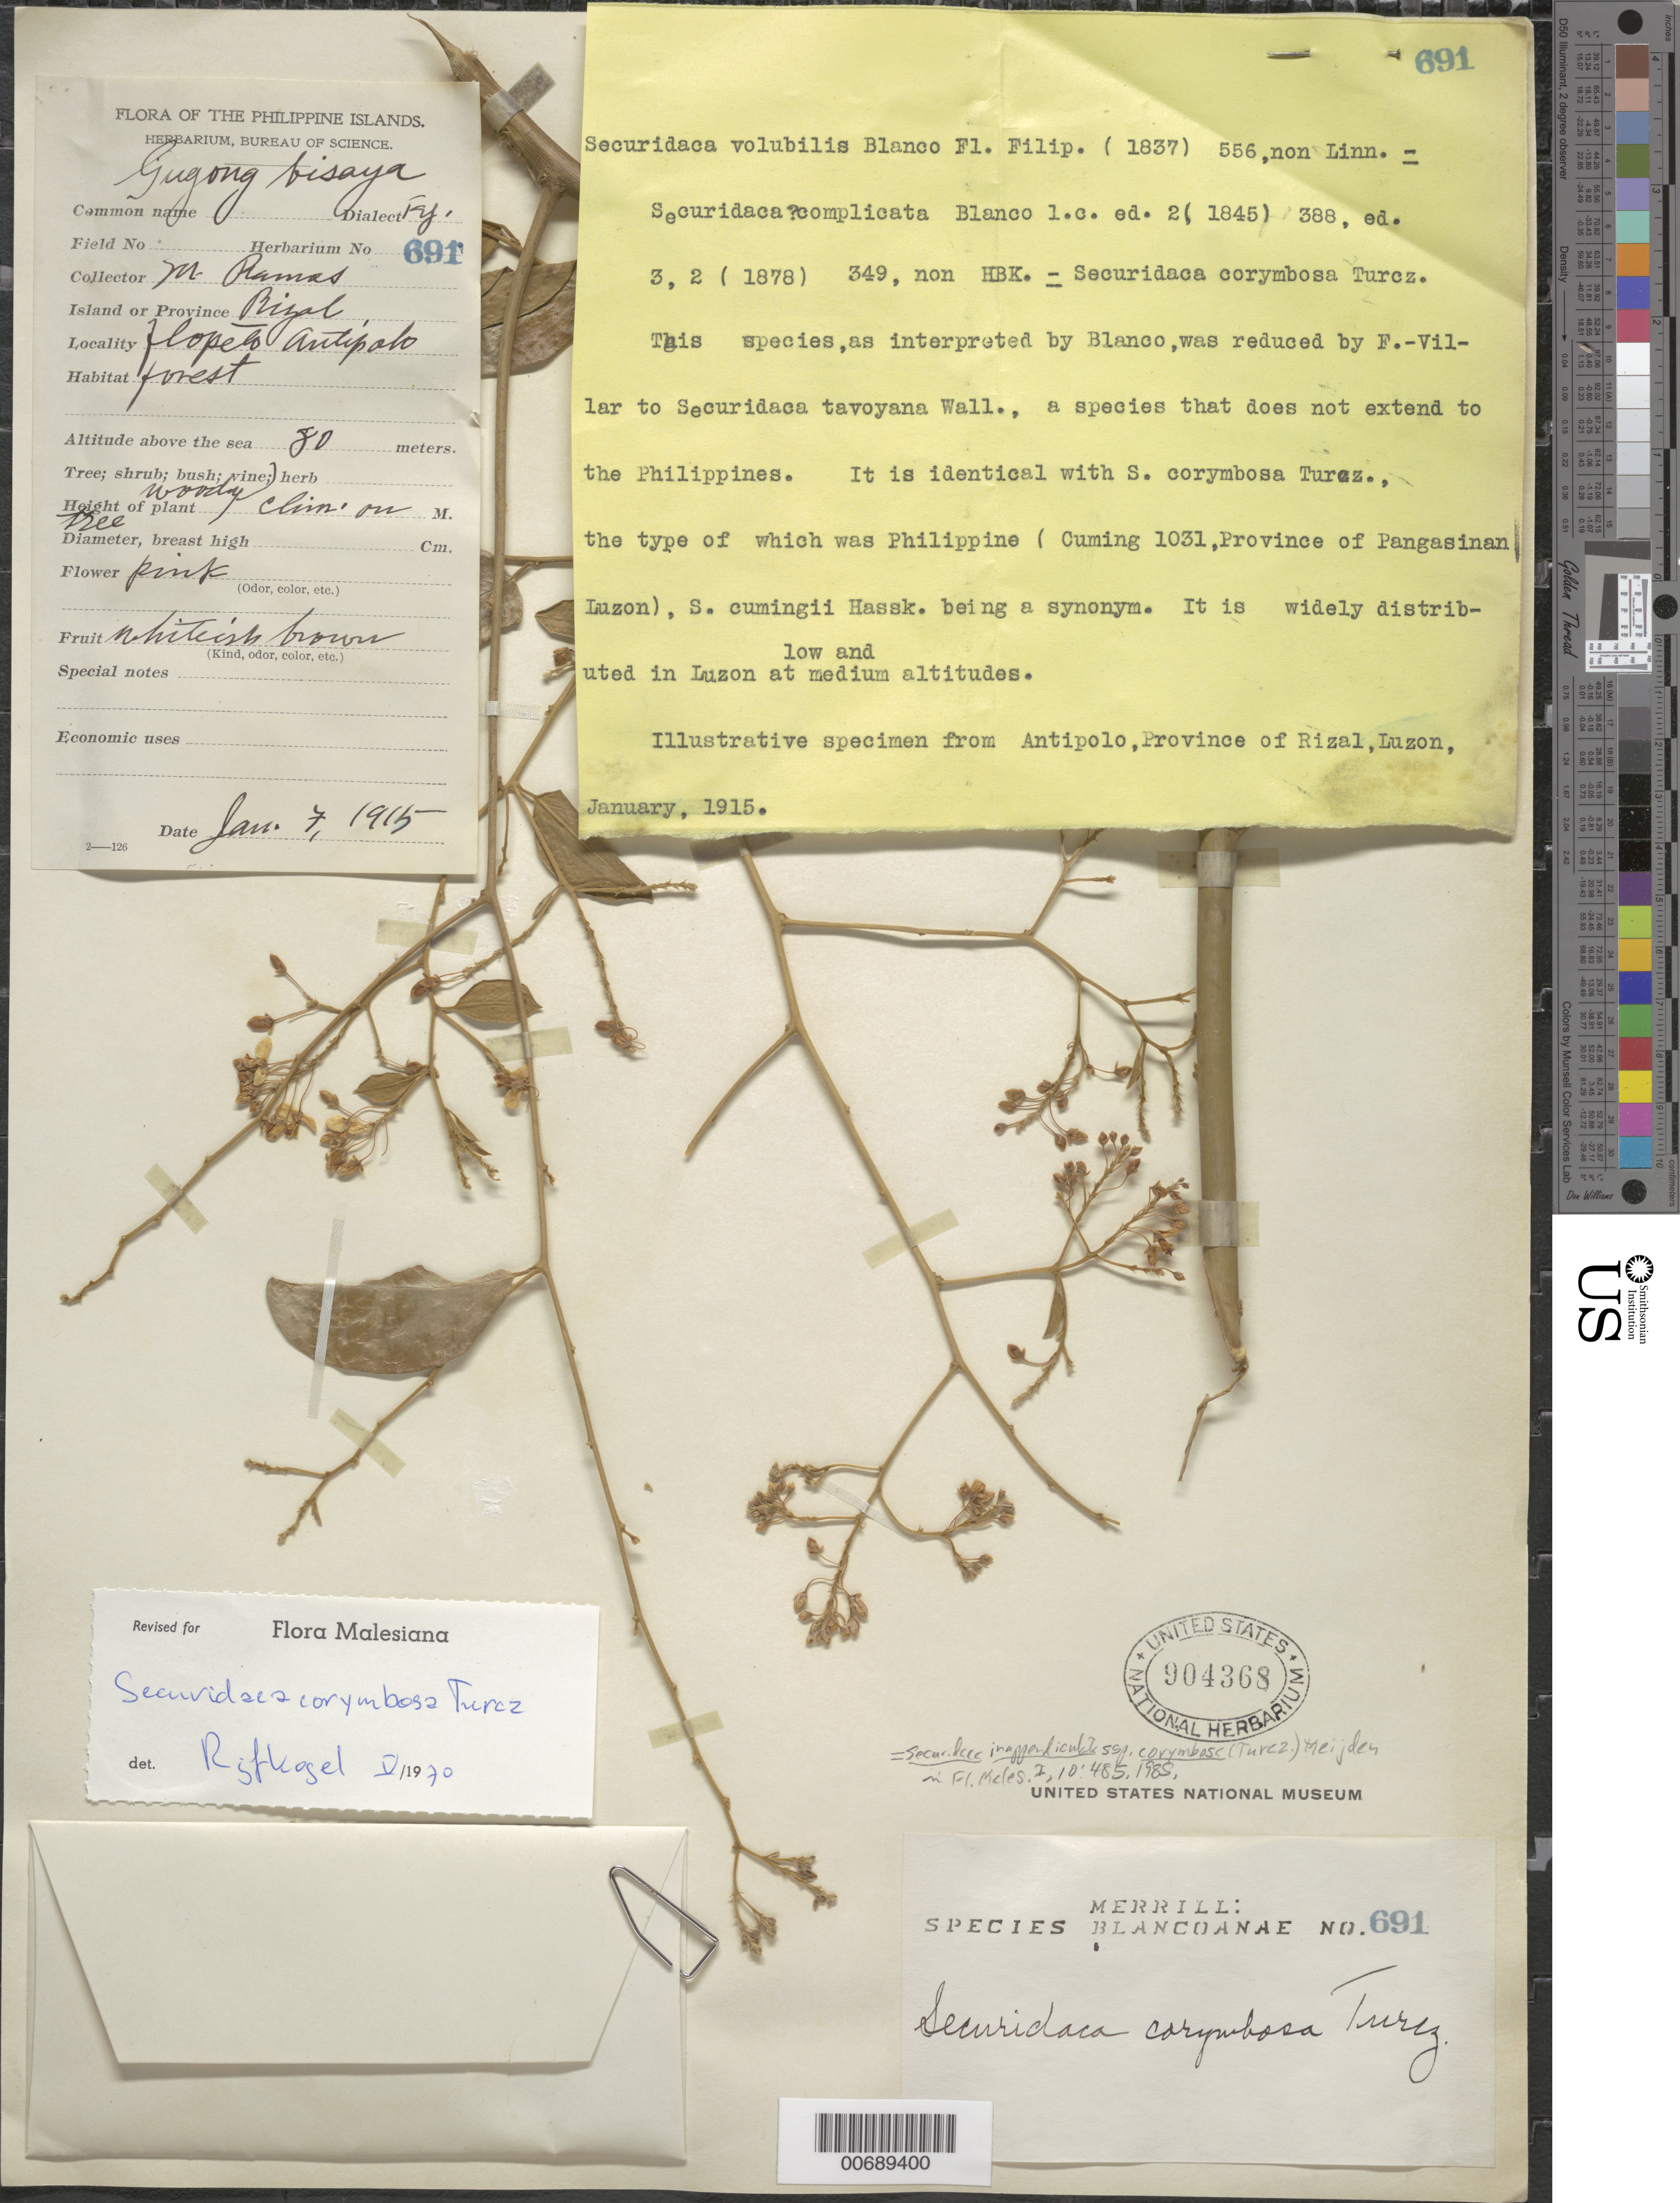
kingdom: Plantae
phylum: Tracheophyta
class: Magnoliopsida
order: Fabales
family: Polygalaceae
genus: Securidaca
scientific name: Securidaca corymbosa subsp. corymbosa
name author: (Turcz.) Meijden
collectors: M. Ramos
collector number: Sp. Blancoan. 0691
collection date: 1915-01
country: Philippines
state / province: Calabarzon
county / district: Rizal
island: Luzon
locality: Antipolo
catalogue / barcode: US 904368